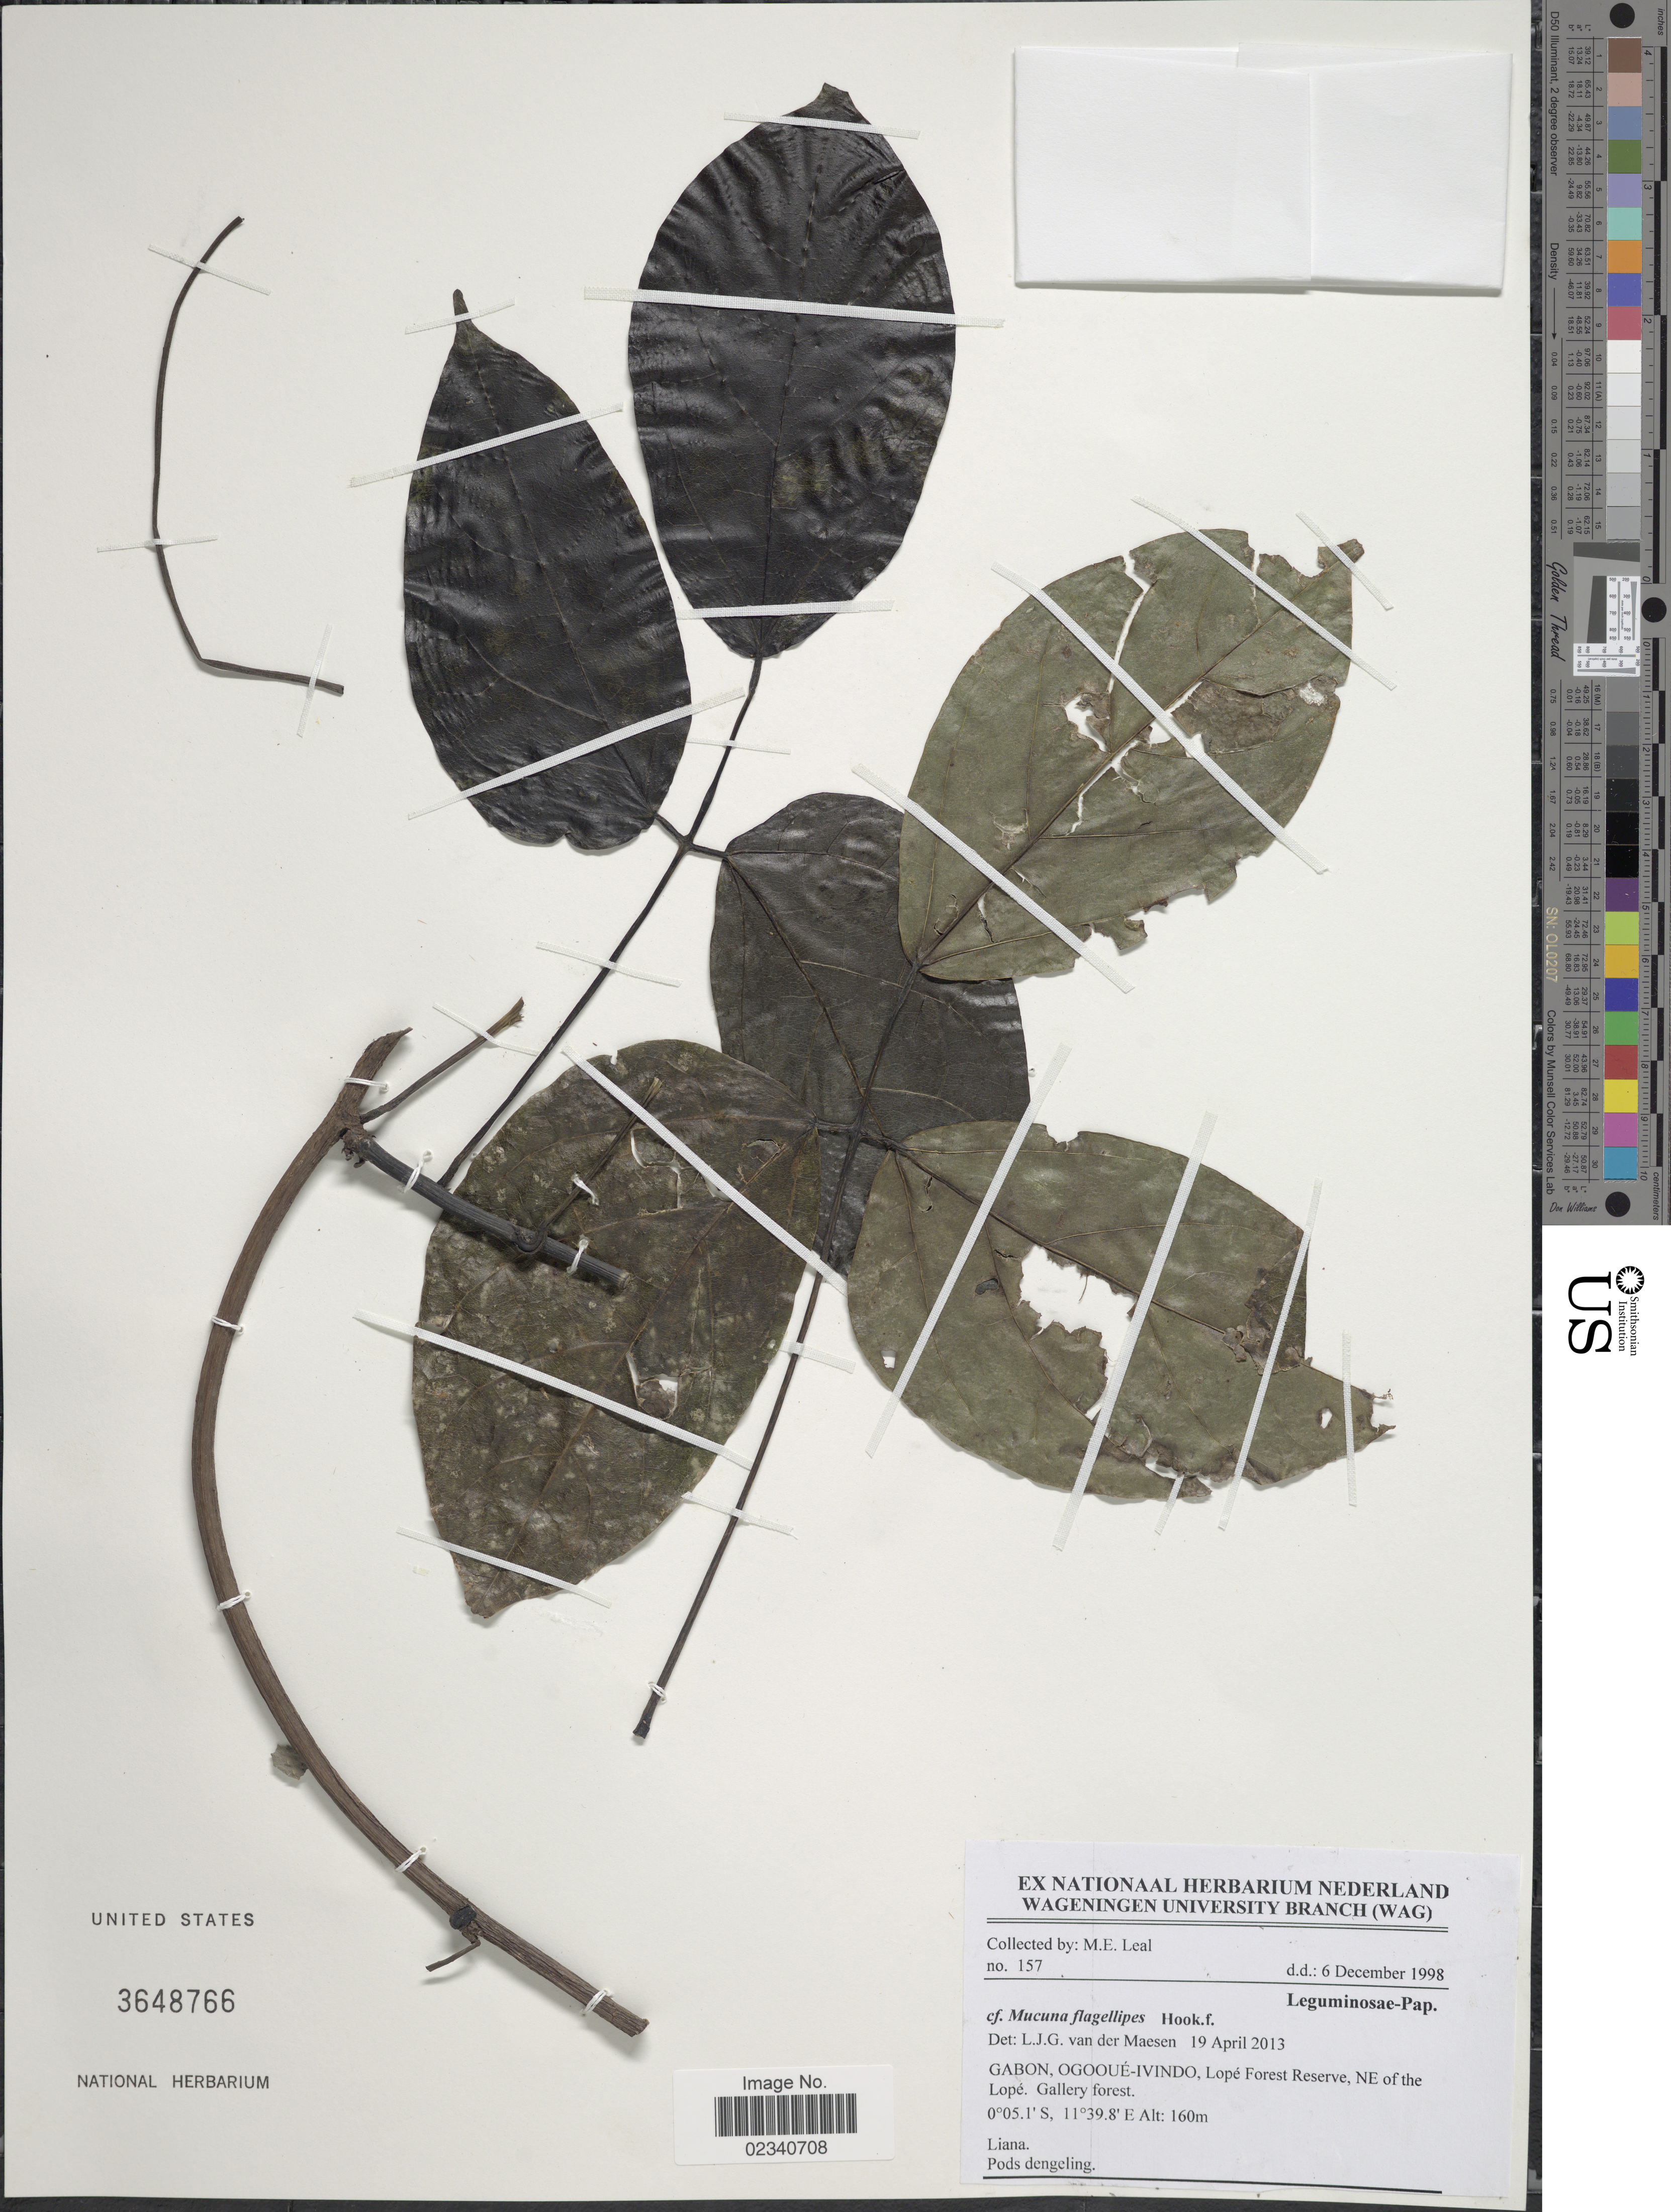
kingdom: Plantae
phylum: Tracheophyta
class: Magnoliopsida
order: Fabales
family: Fabaceae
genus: Mucuna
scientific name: Mucuna flagellipes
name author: Vogel ex Benth.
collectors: M. E. Leal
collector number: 157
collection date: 1998-12-06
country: Gabon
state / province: Ogooue-Ivindo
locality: Gabon, Ogooue-Invindo, Lope Forest Reserve, NE of the Lope. Gallery forest.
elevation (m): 160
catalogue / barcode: US 3648766